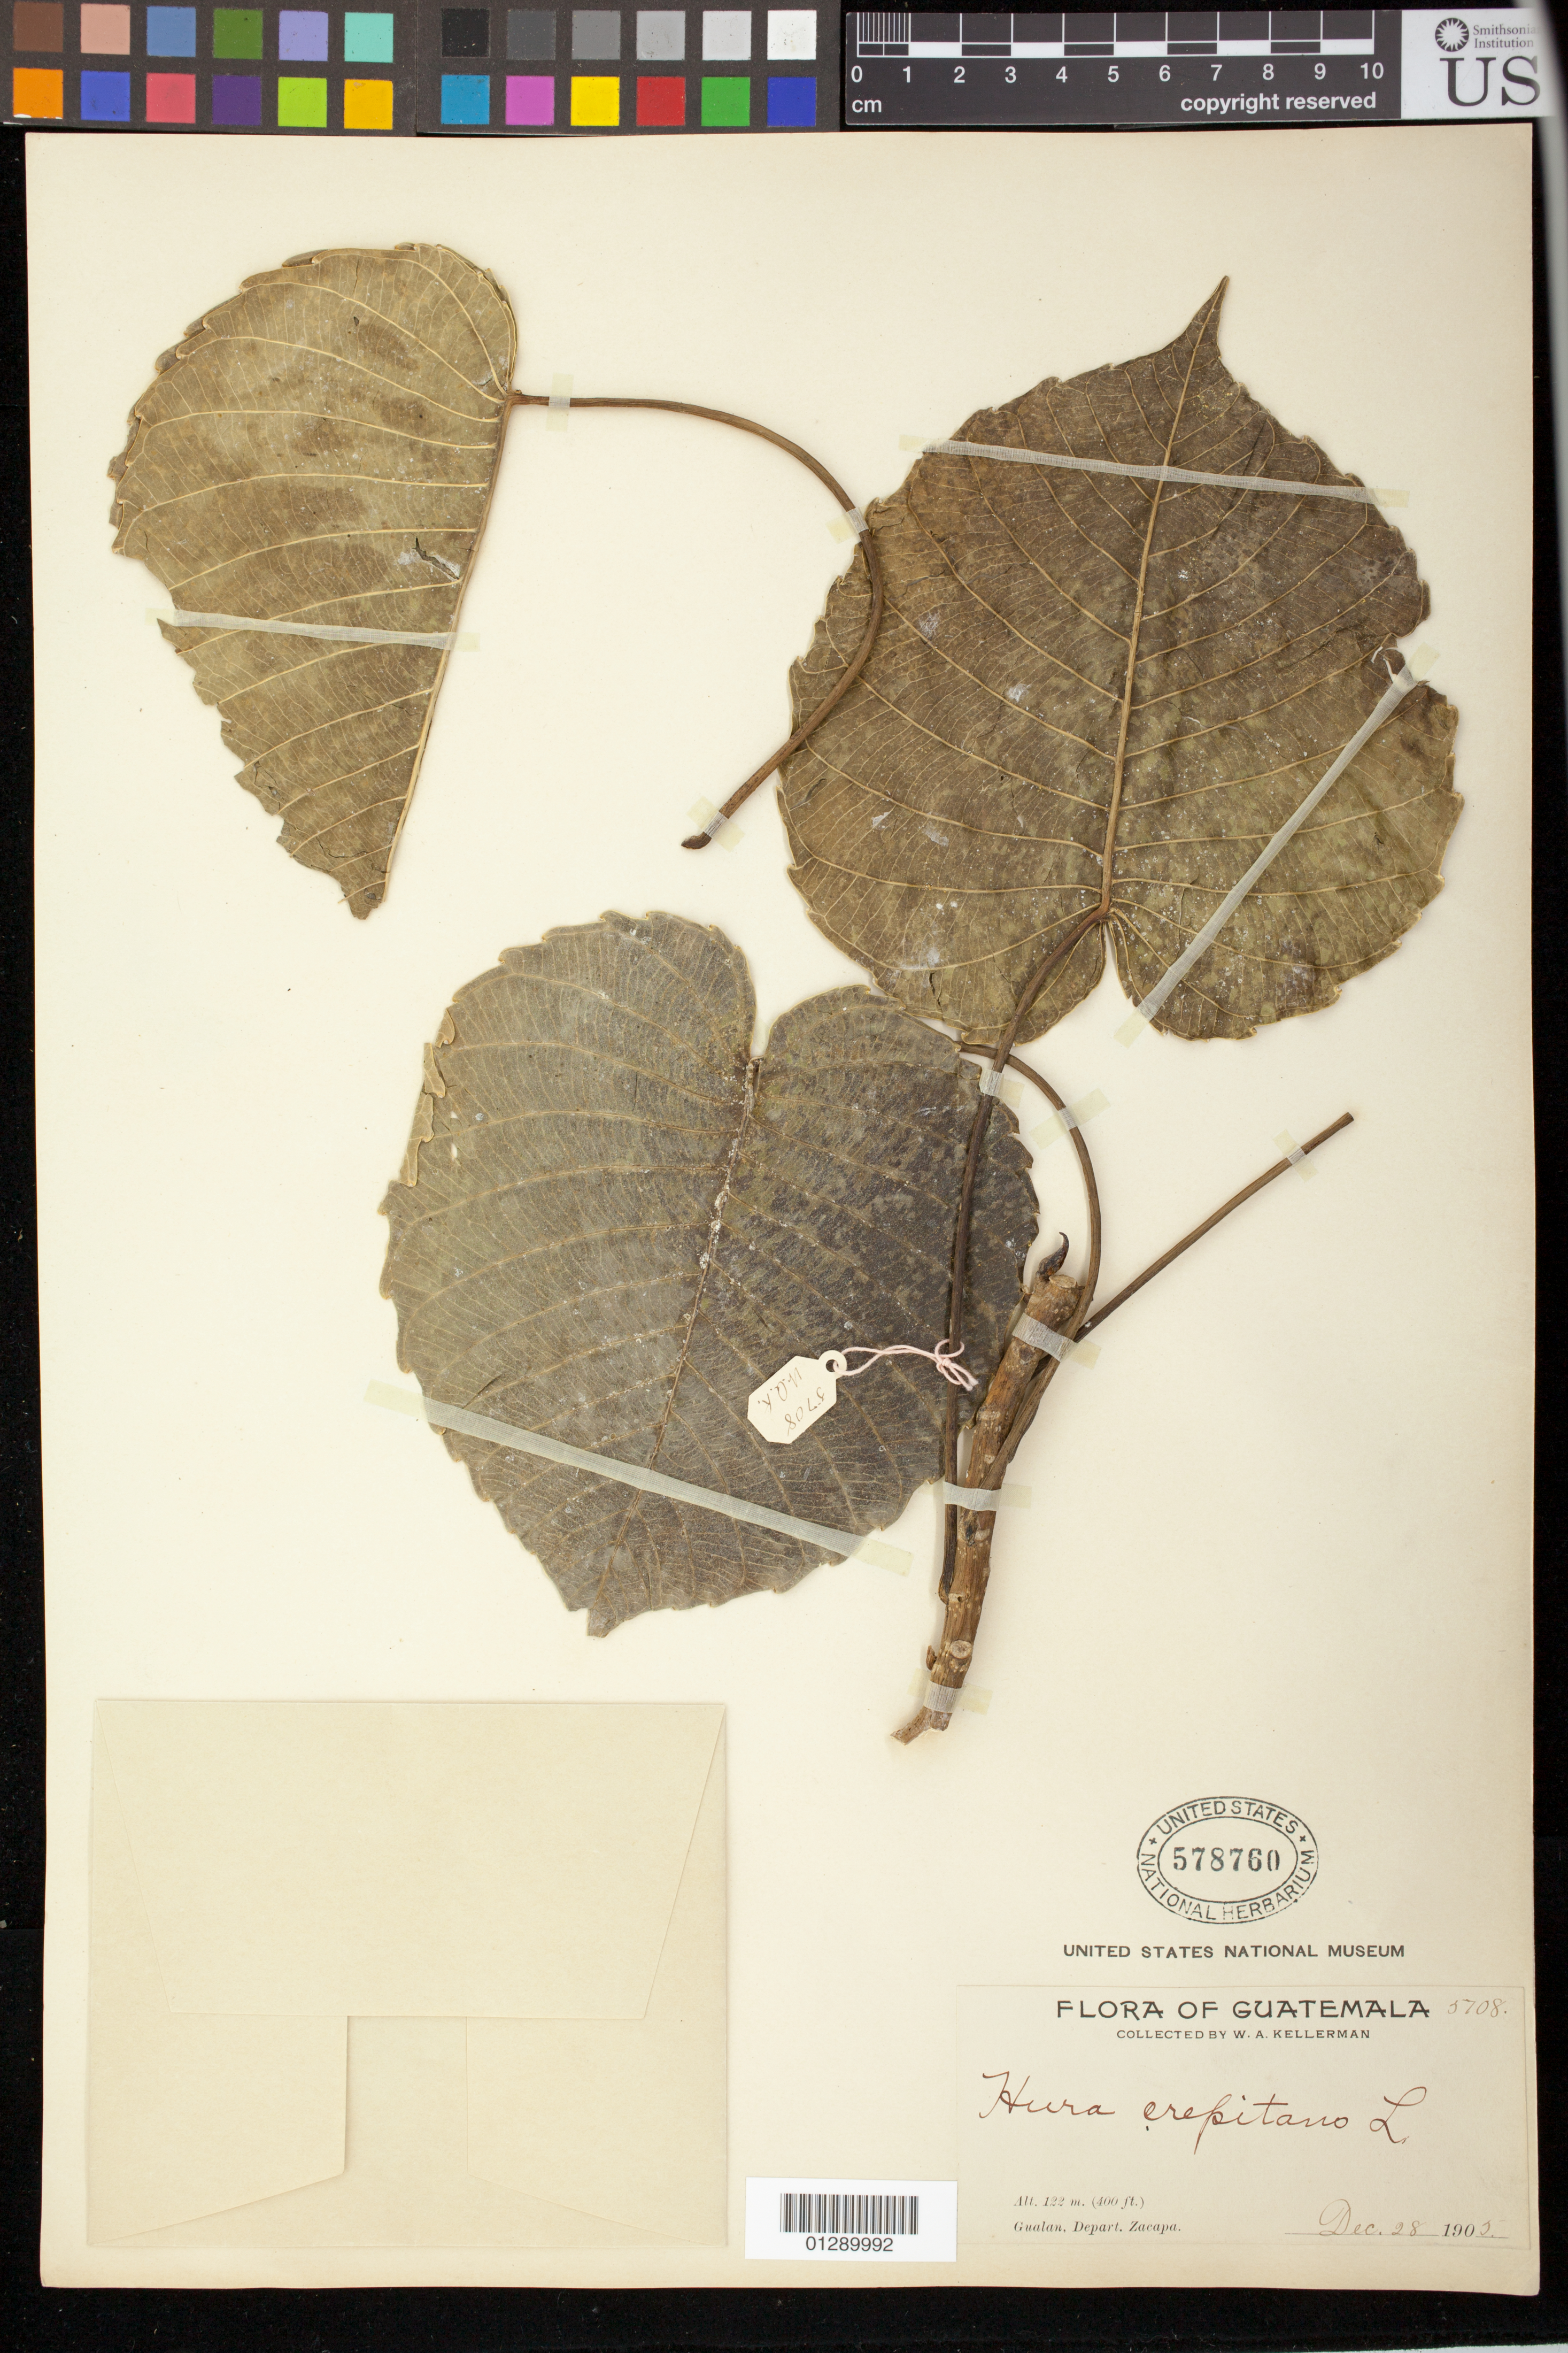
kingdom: Plantae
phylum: Tracheophyta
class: Magnoliopsida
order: Malpighiales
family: Euphorbiaceae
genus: Hura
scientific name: Hura crepitans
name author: L.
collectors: W. A. Kellerman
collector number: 5708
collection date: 1902-12-28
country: Guatemala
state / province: Zacapa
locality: Gualan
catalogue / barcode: US 578760